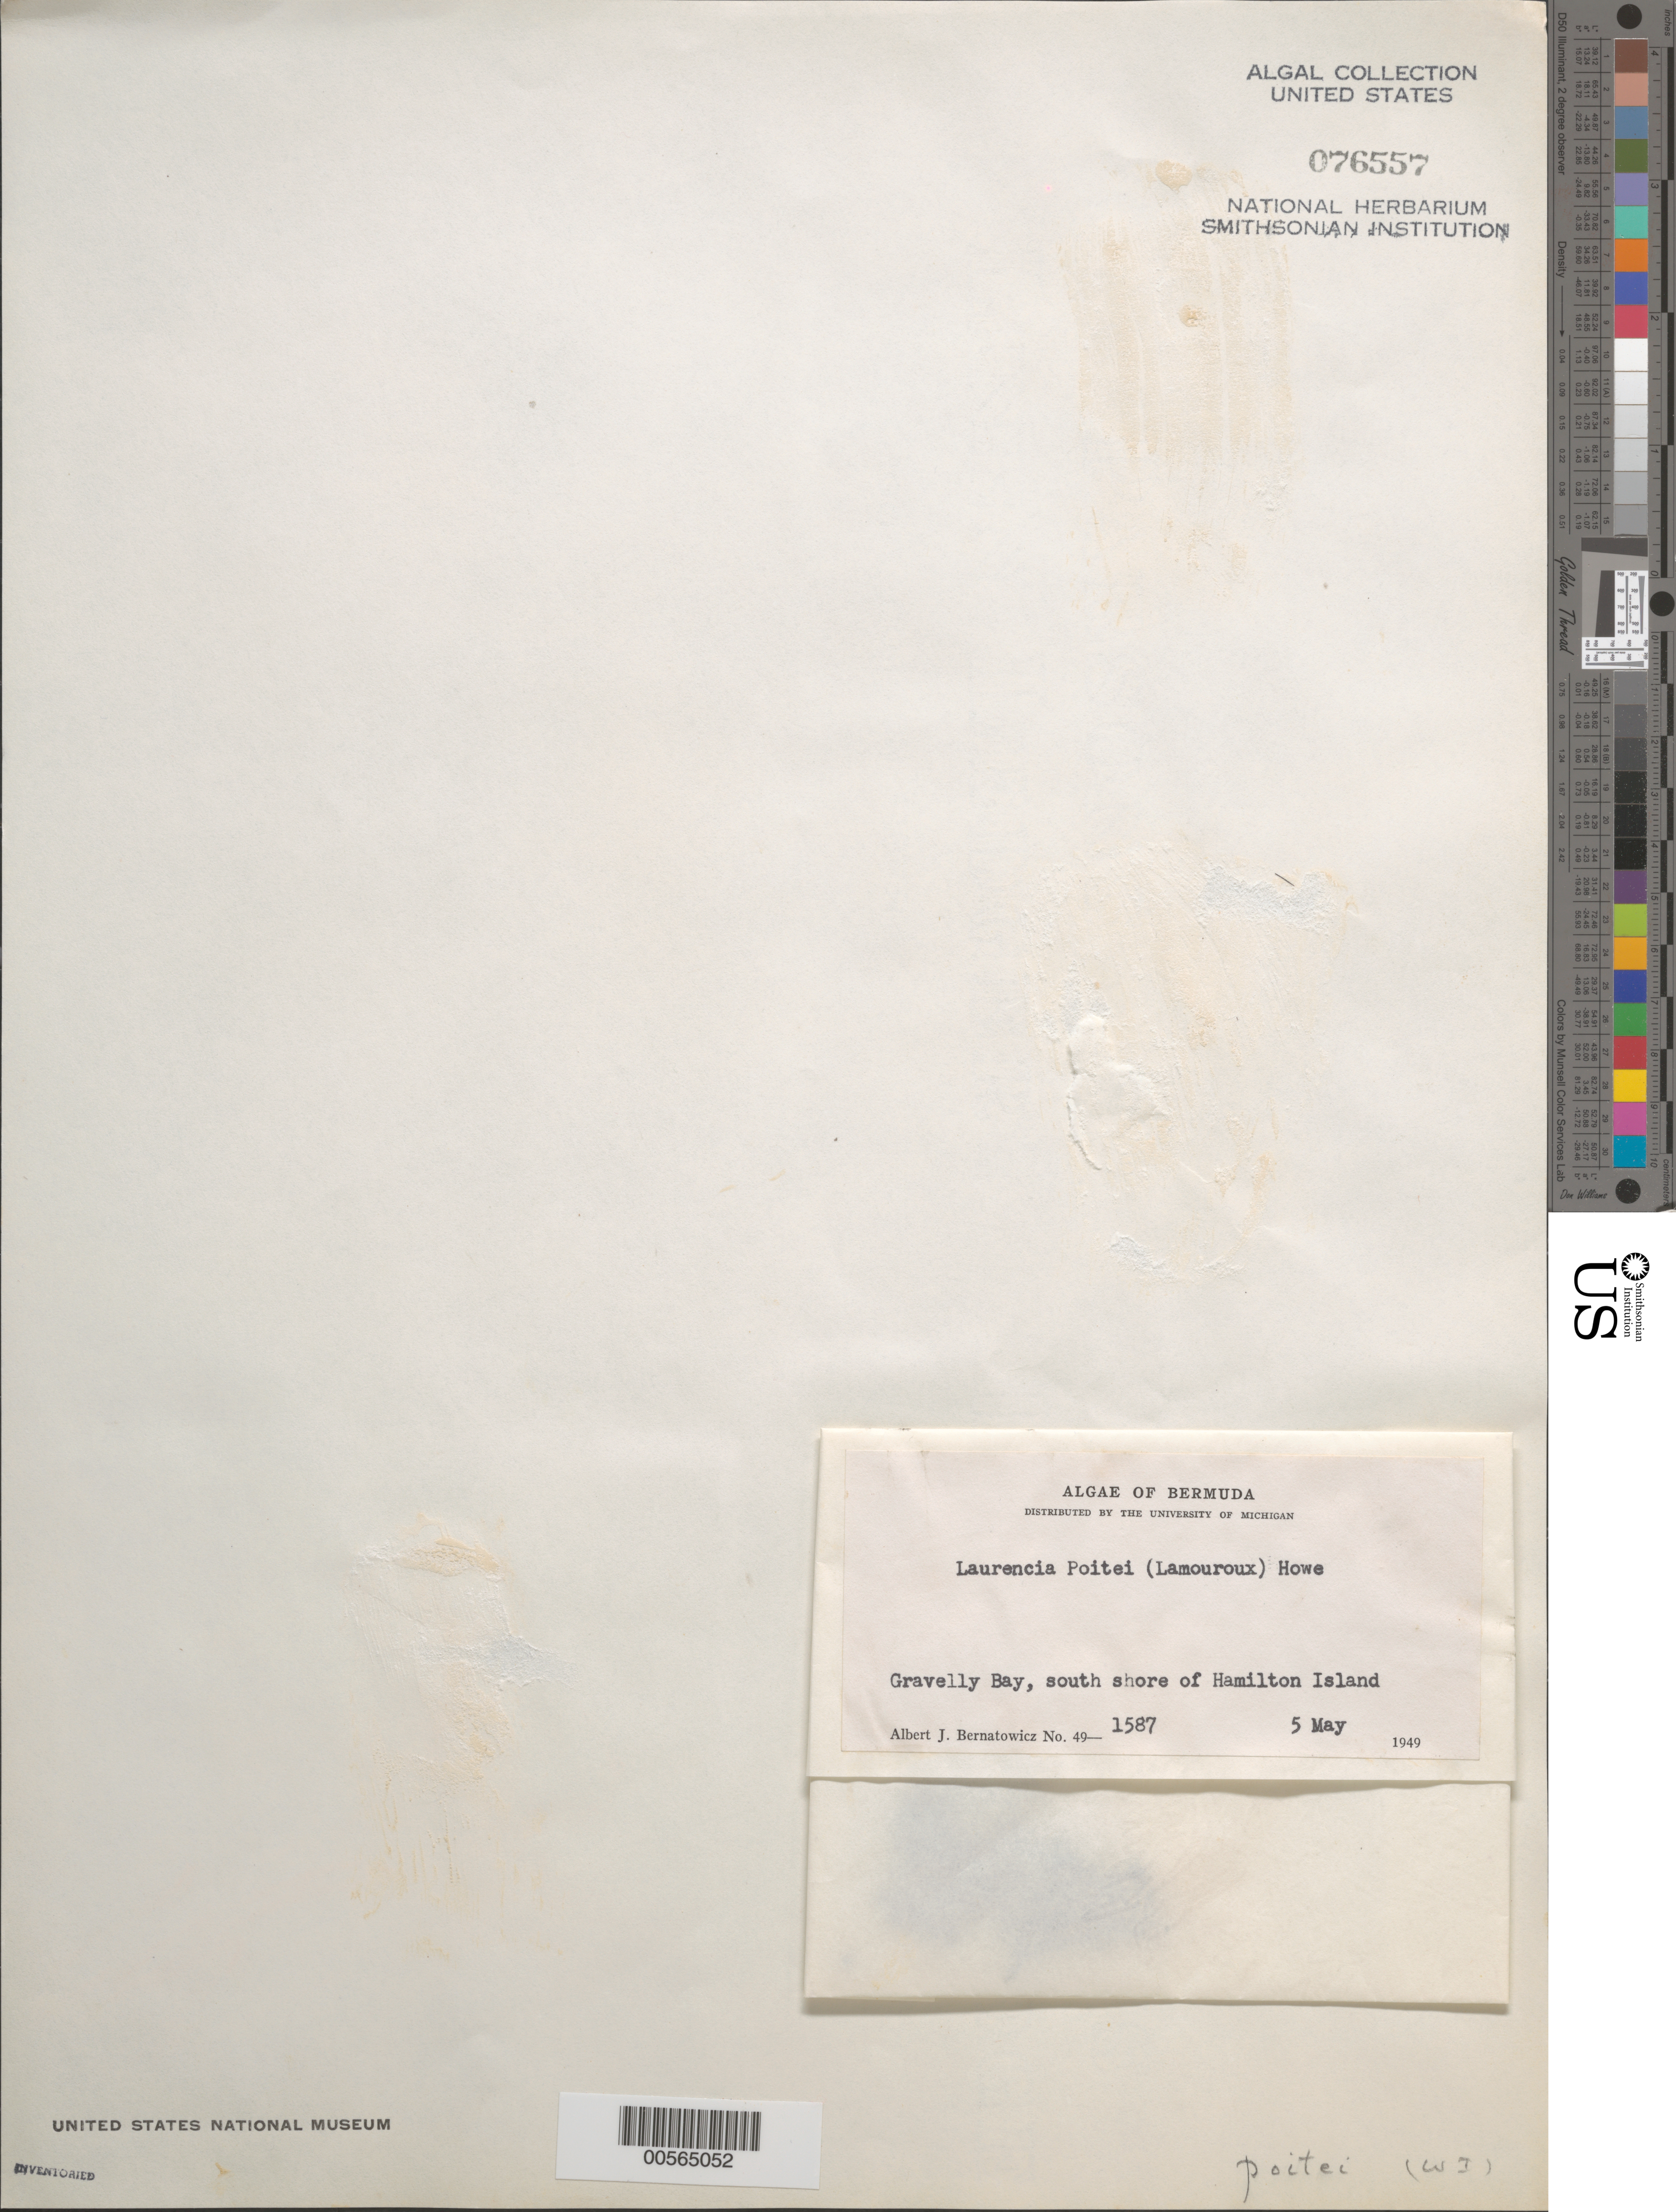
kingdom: Plantae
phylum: Rhodophyta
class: Florideophyceae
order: Ceramiales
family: Rhodomelaceae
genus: Yuzurua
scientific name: Yuzurua poiteaui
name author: (J.V.Lamouroux) Martin-Lescanne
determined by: Brooks, B. L., (BOT), Smithsonian Institution - National Museum of Natural History (UNITED STATES)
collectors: A. Bernatowicz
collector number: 49-1587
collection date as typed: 05 May 1949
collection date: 1949-05-05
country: Bermuda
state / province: Smithʼs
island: Bermuda Island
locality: Gravelly Bay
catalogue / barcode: US 76557